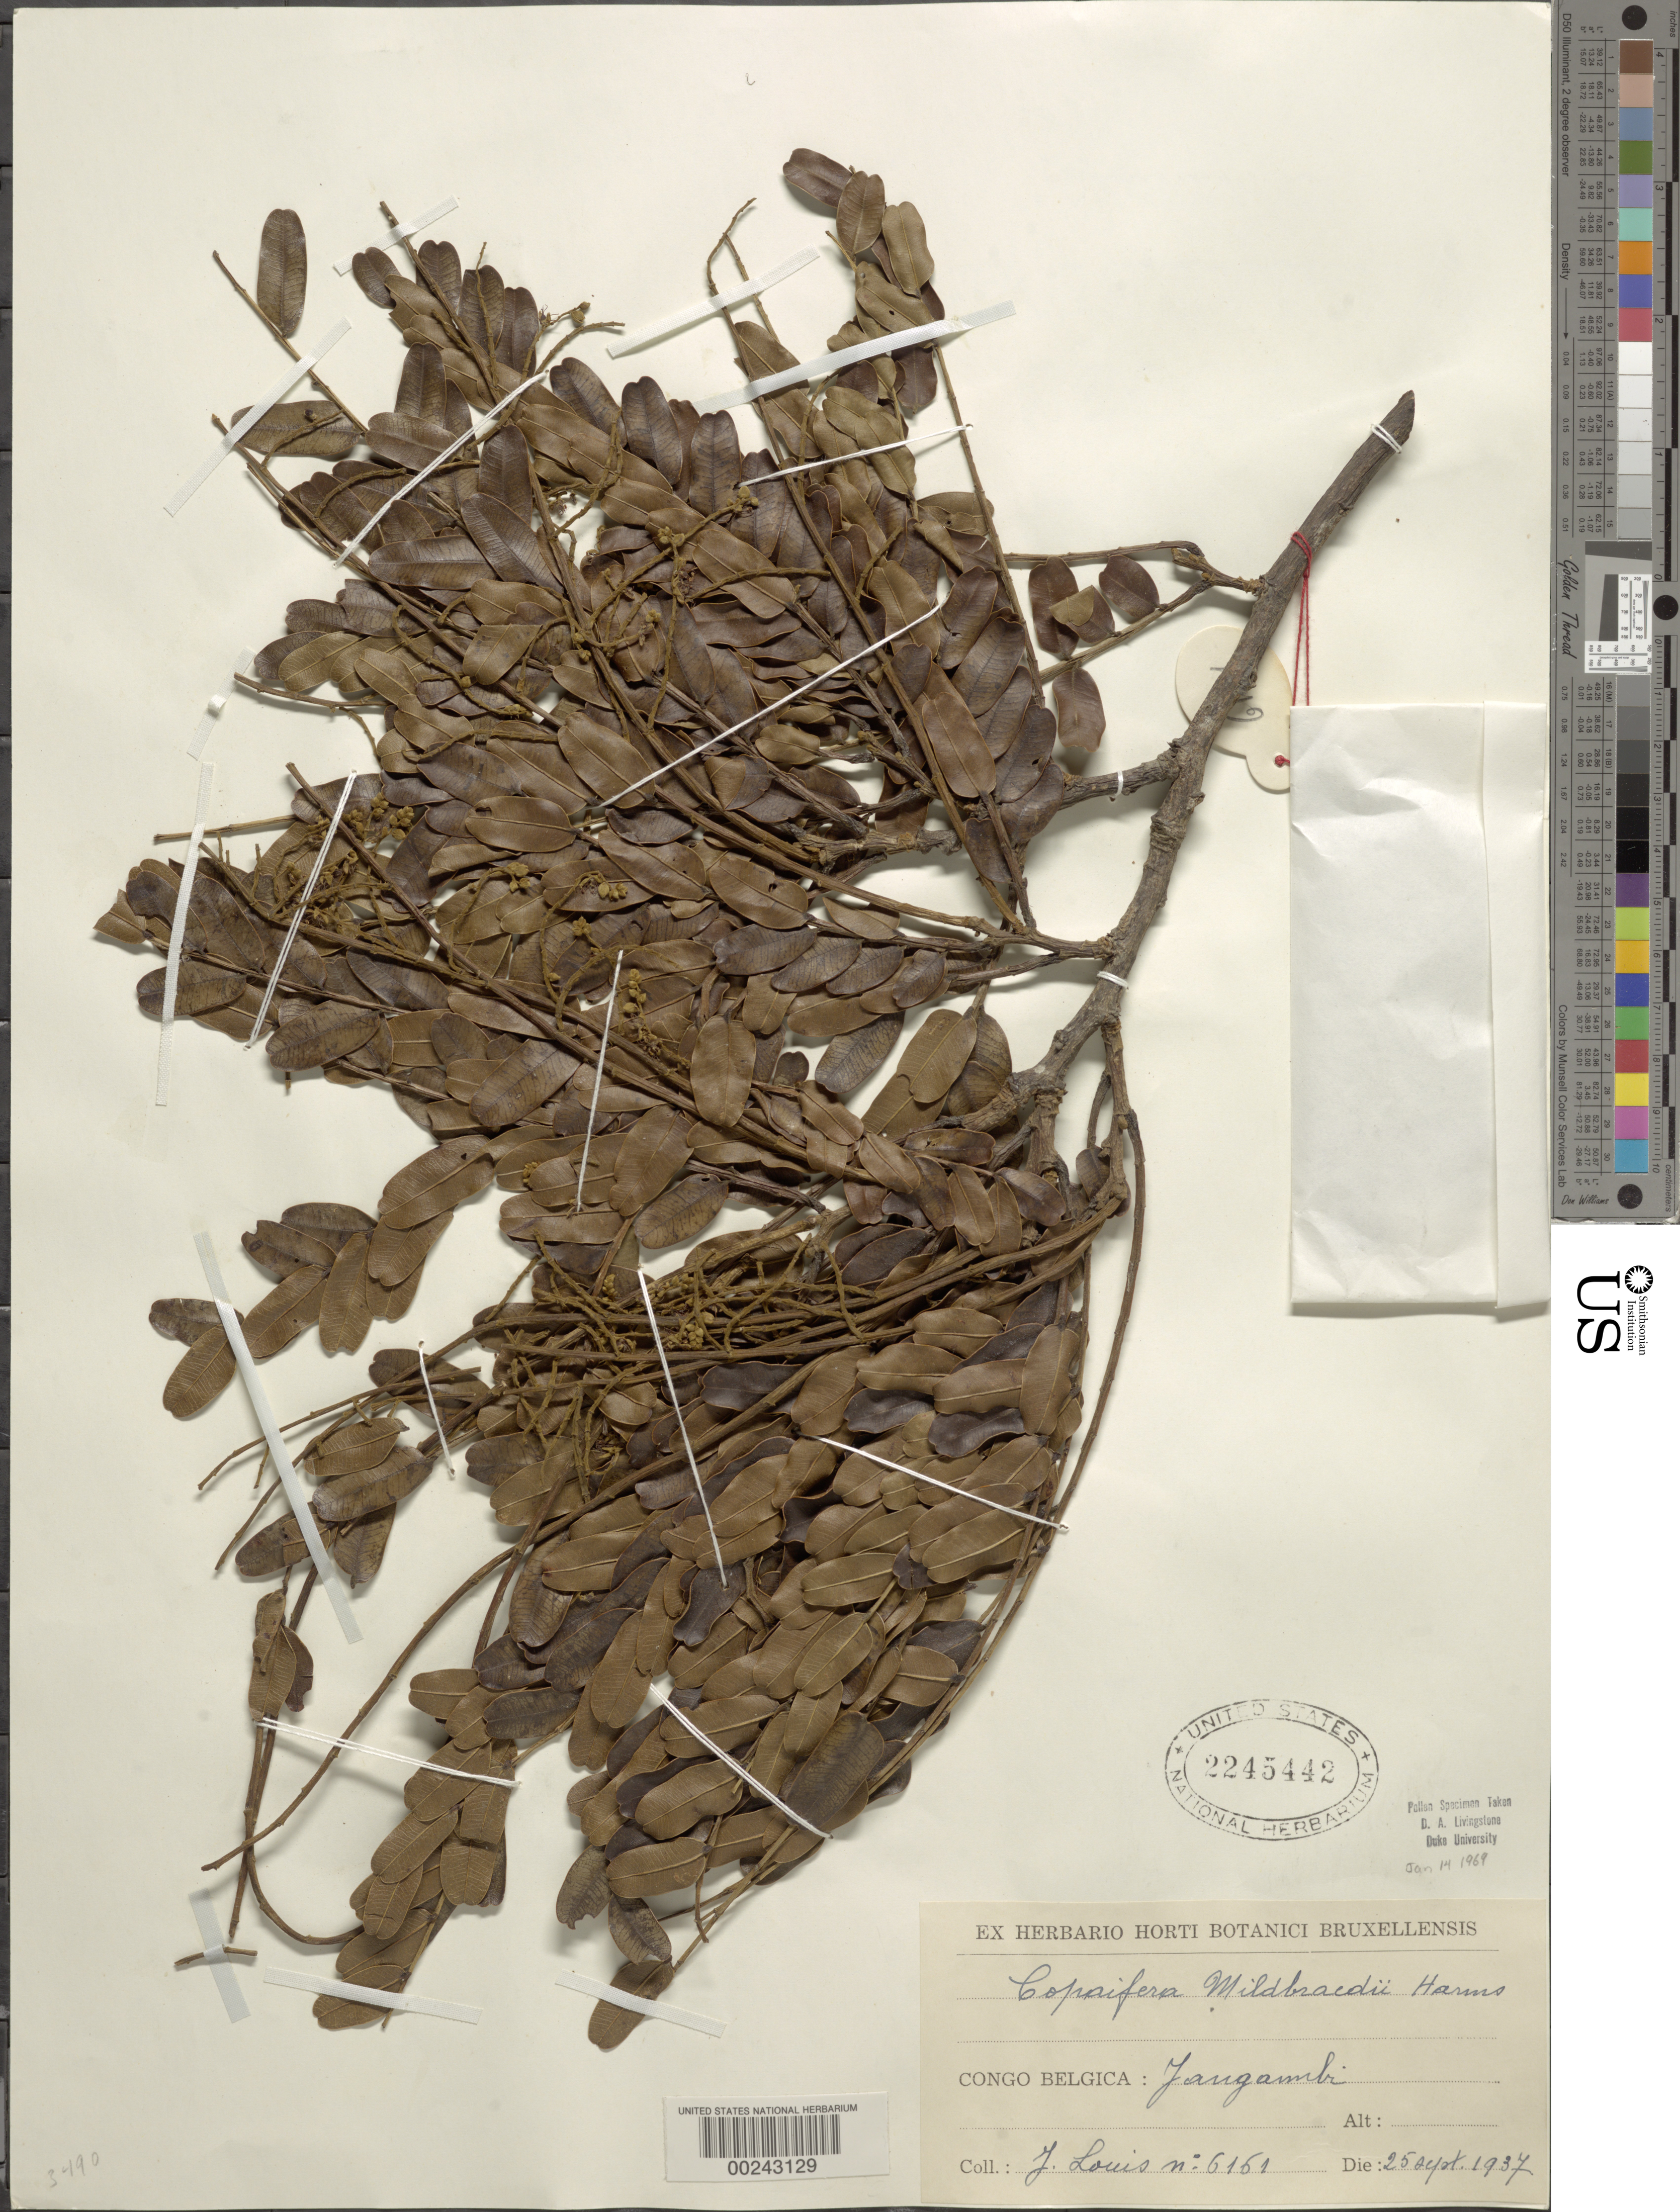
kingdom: Plantae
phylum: Tracheophyta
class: Magnoliopsida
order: Fabales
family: Fabaceae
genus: Copaifera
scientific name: Copaifera mildbraedii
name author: Harms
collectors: J. Louis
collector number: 6161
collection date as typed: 25 Sep 1937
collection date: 1937-09-25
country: Congo, Democratic Republic of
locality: Jangambi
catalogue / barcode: US 2245442